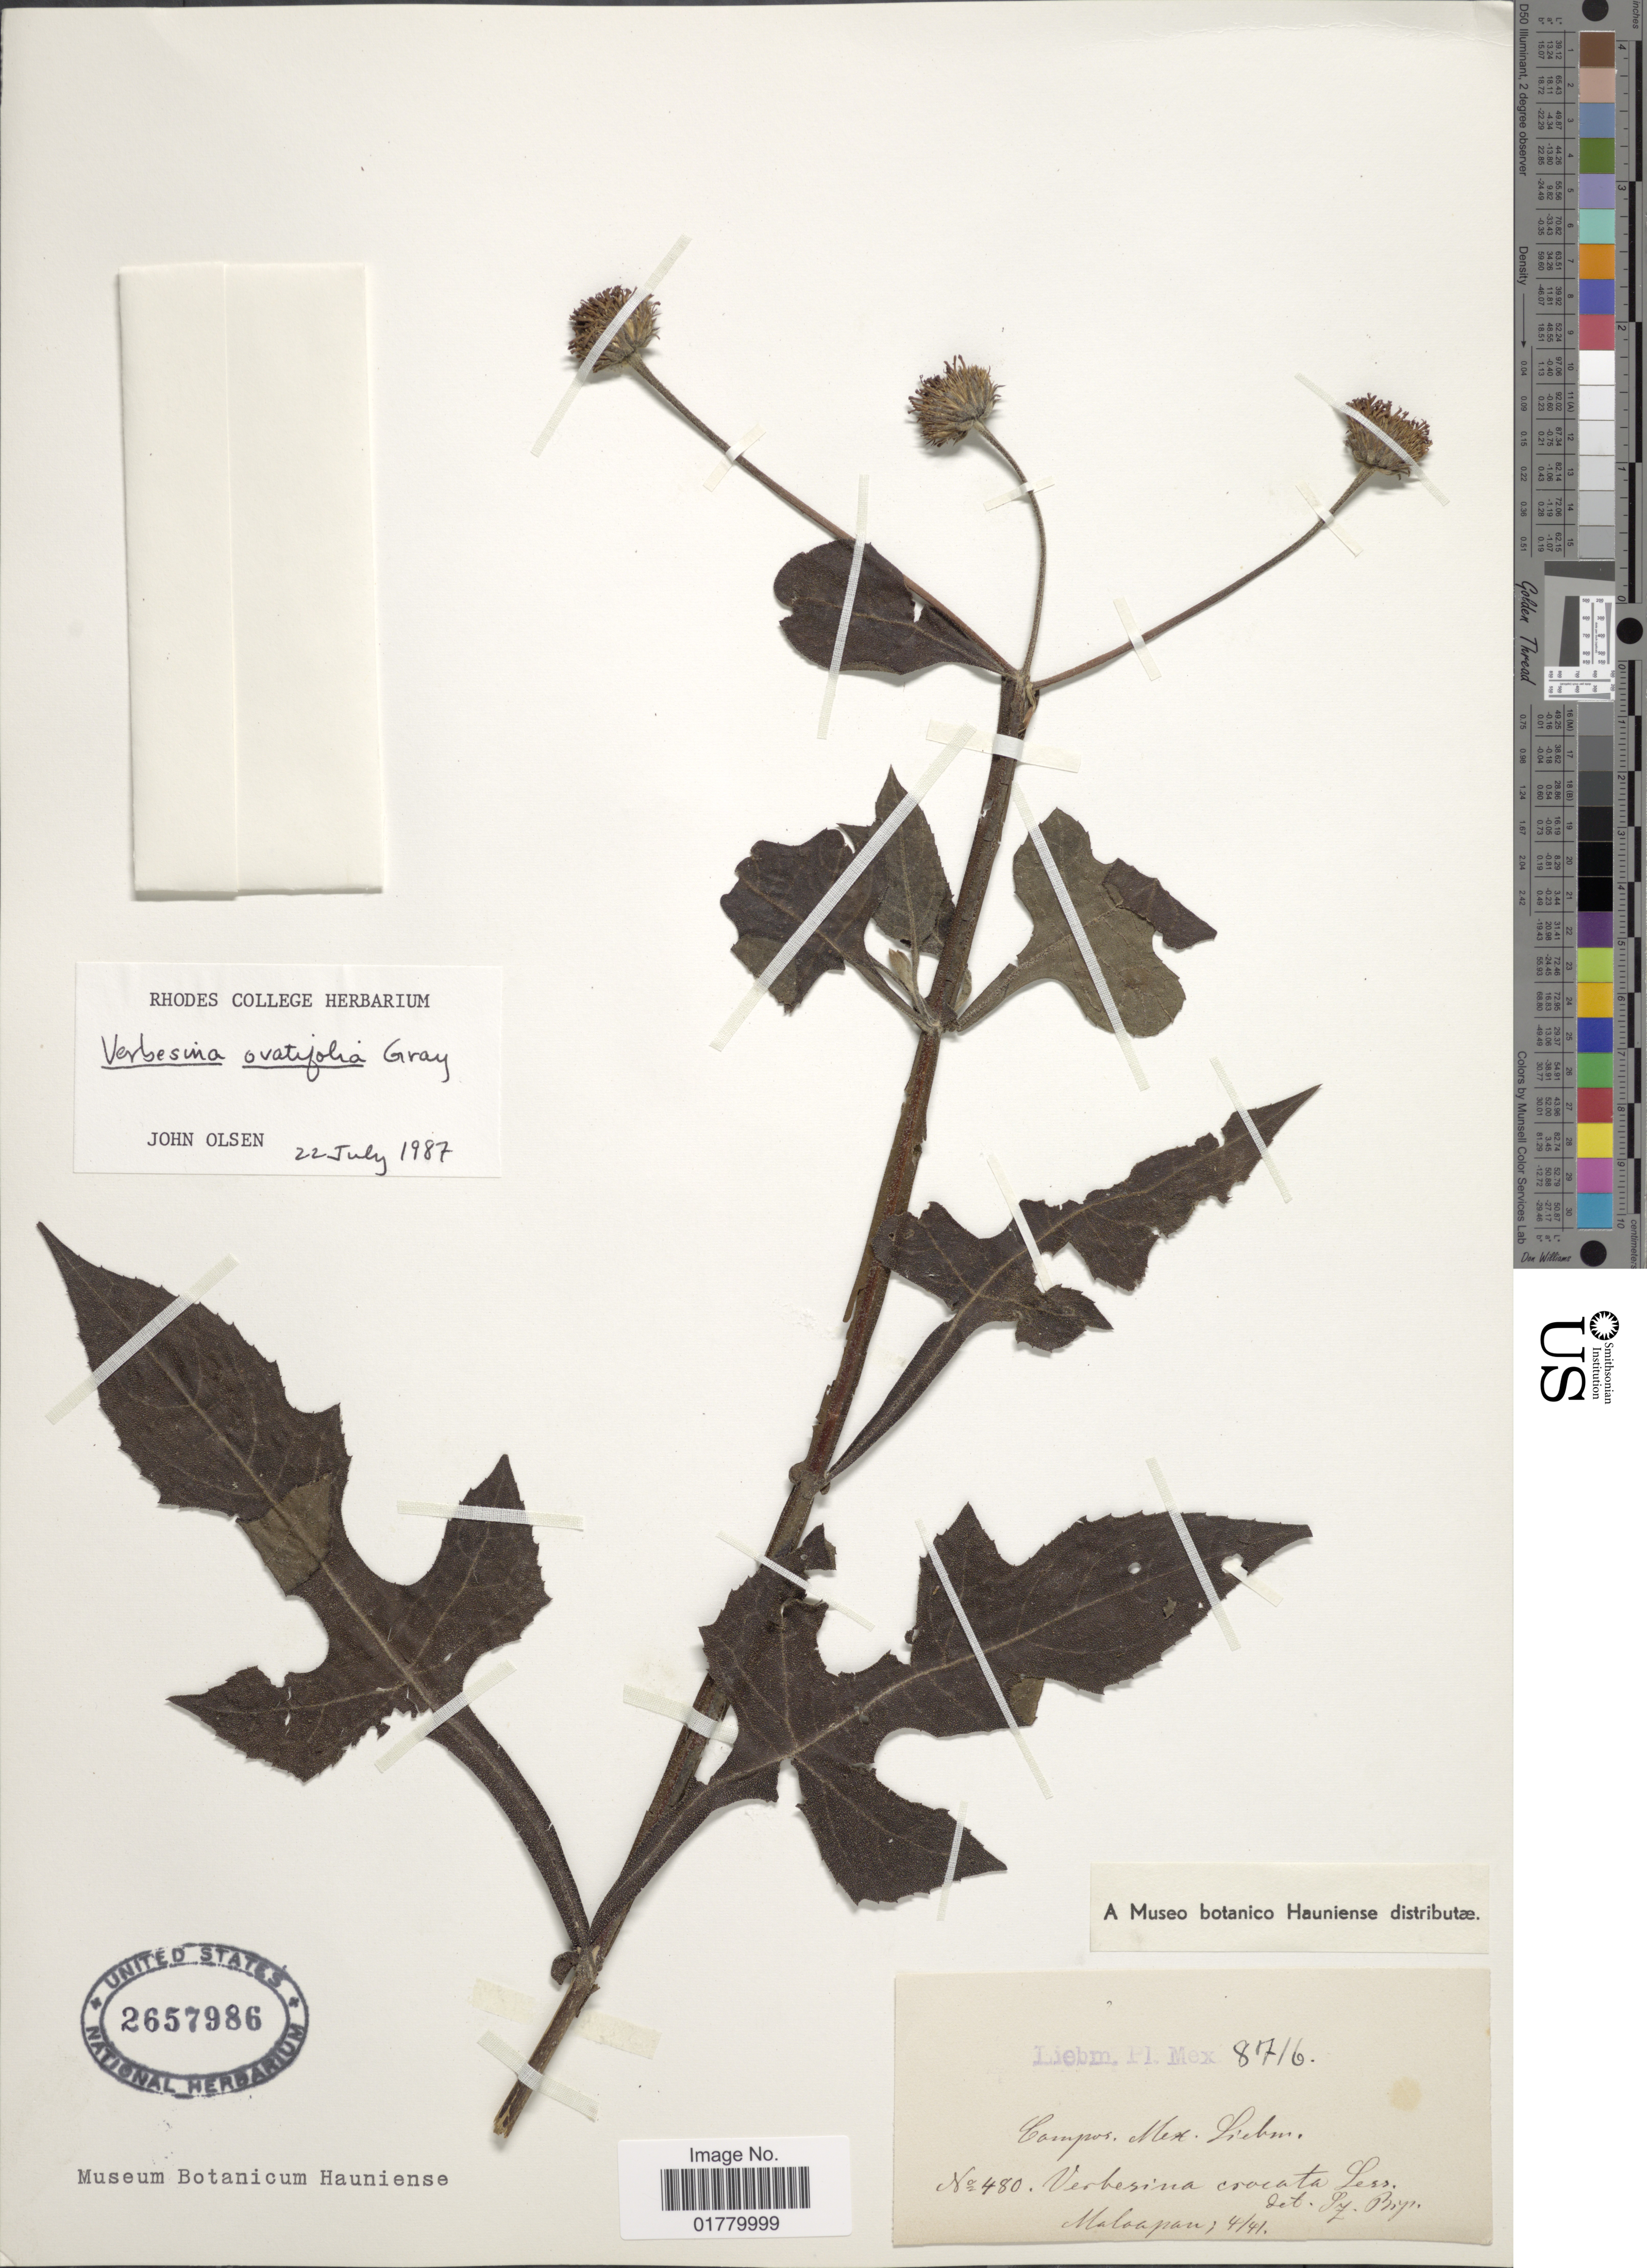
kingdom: Plantae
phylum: Tracheophyta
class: Magnoliopsida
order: Asterales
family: Asteraceae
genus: Verbesina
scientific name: Verbesina ovatifolia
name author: A. Gray ex Hemsl.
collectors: Liebmann, --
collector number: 8716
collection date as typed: Transcribed d/m/y: /4/41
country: Mexico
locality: Maloapan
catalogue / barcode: US 2657986